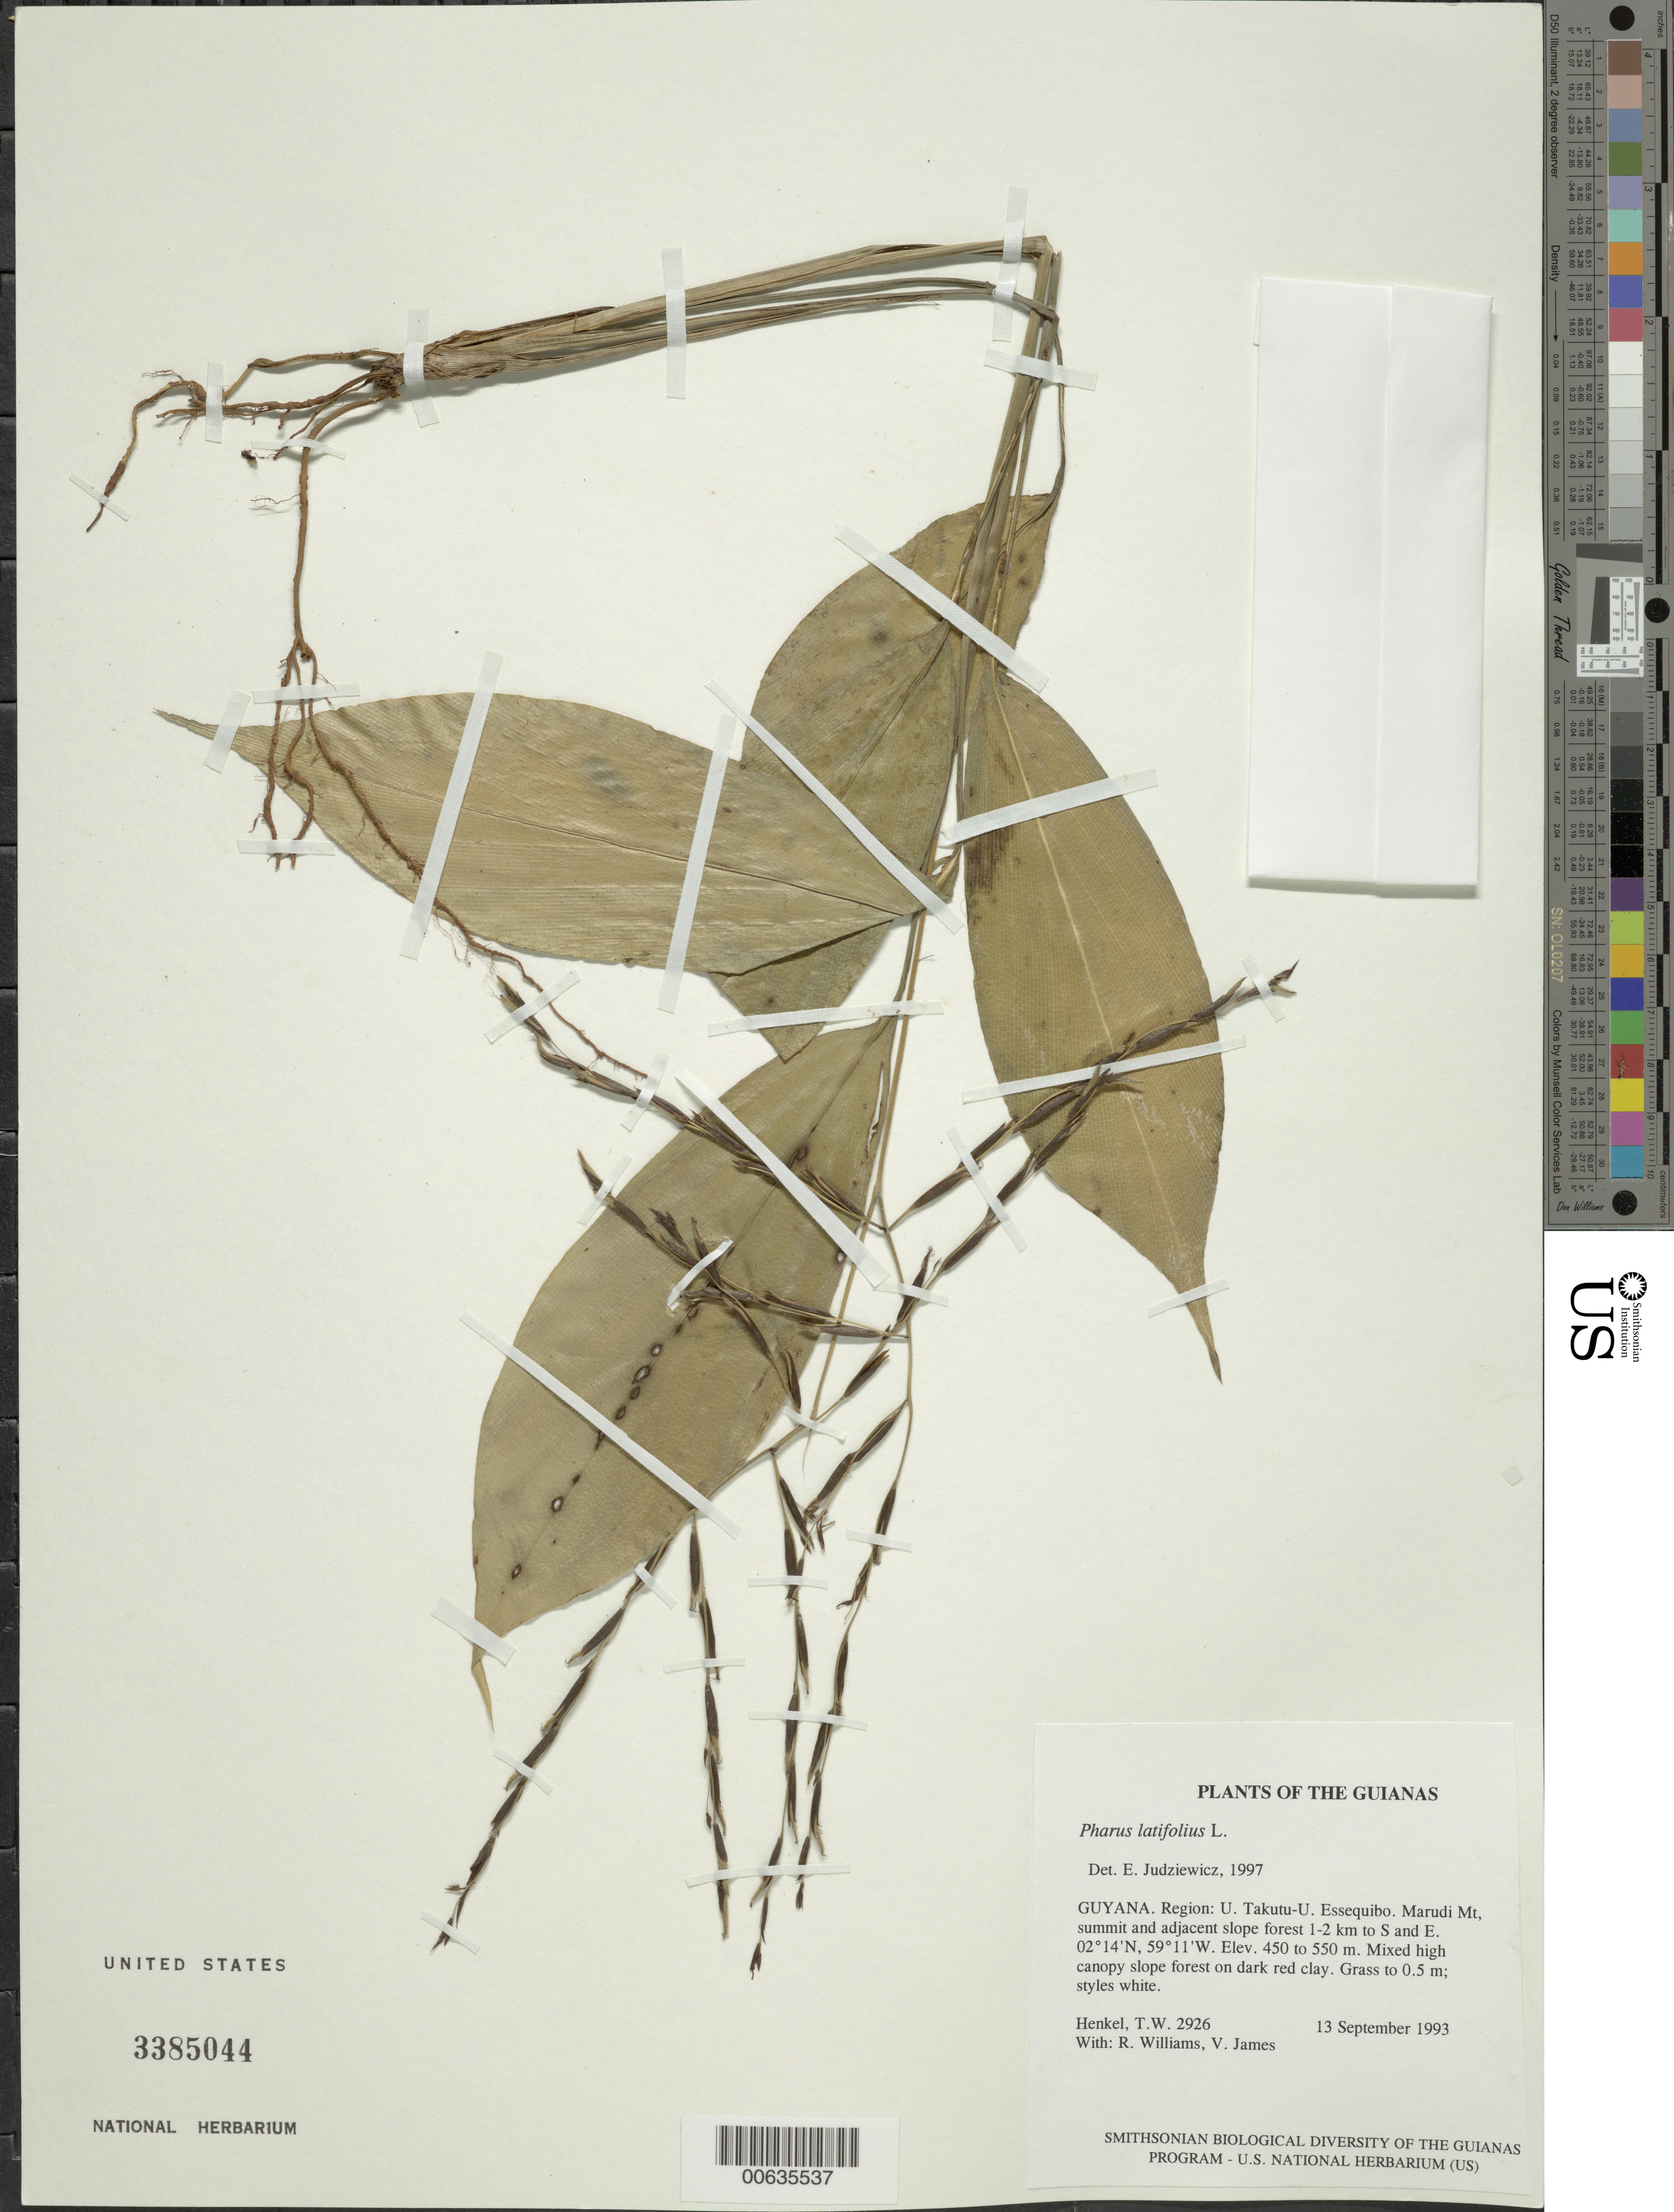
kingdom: Plantae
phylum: Tracheophyta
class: Liliopsida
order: Poales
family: Poaceae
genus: Pharus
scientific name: Pharus latifolius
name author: L.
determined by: Judziewicz, E. J.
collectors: T. Henkel, R. Williams & V. James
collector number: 2926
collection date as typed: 13 September 1993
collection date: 1993-09-13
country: Guyana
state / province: U. Takutu-U. Essequibo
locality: Marudi Mt, summit and adjacent slope forest 1-2 km to S and E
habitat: Mixed high canopy slope forest on dark red clay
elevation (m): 450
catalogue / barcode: US 3385044